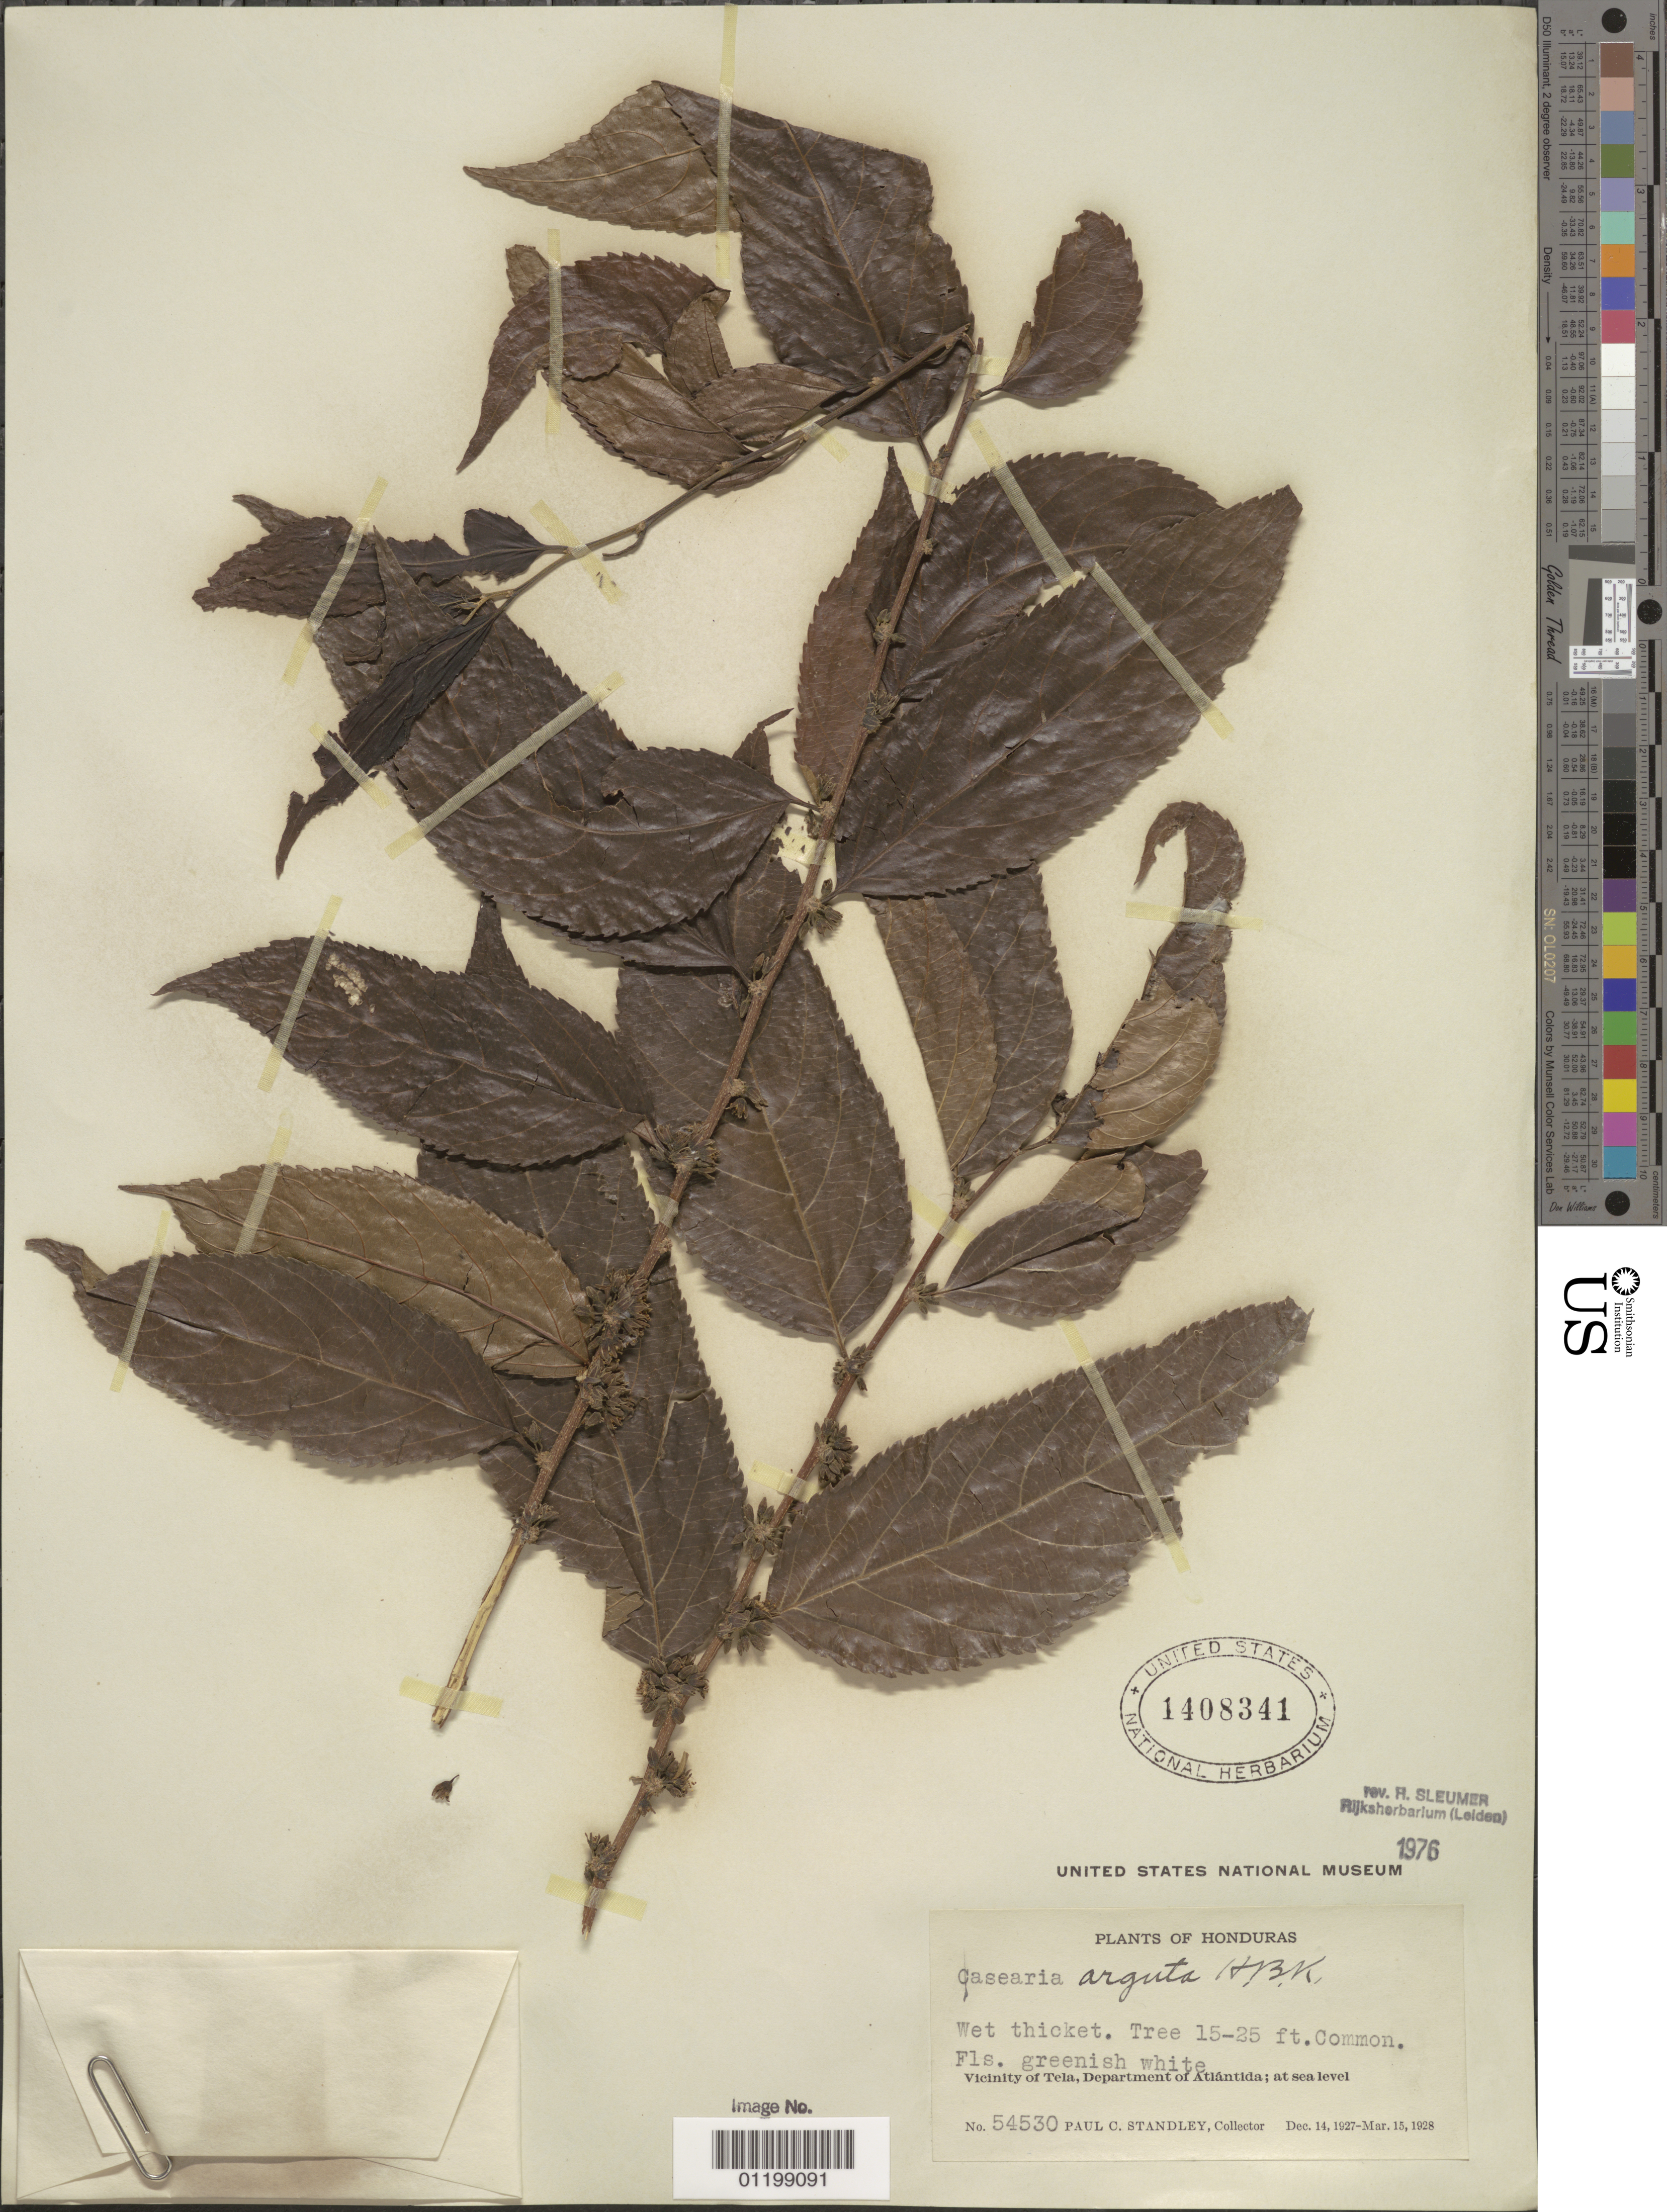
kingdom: Plantae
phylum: Tracheophyta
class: Magnoliopsida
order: Malpighiales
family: Salicaceae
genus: Casearia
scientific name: Casearia arguta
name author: Kunth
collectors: P. C. Standley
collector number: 54530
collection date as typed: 14 Dec 1927 to 15 Mar 1928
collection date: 1927-12-14/1928-03-15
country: Honduras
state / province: Atlántida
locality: Vicinity of Tela, at sea level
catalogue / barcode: US 1408341